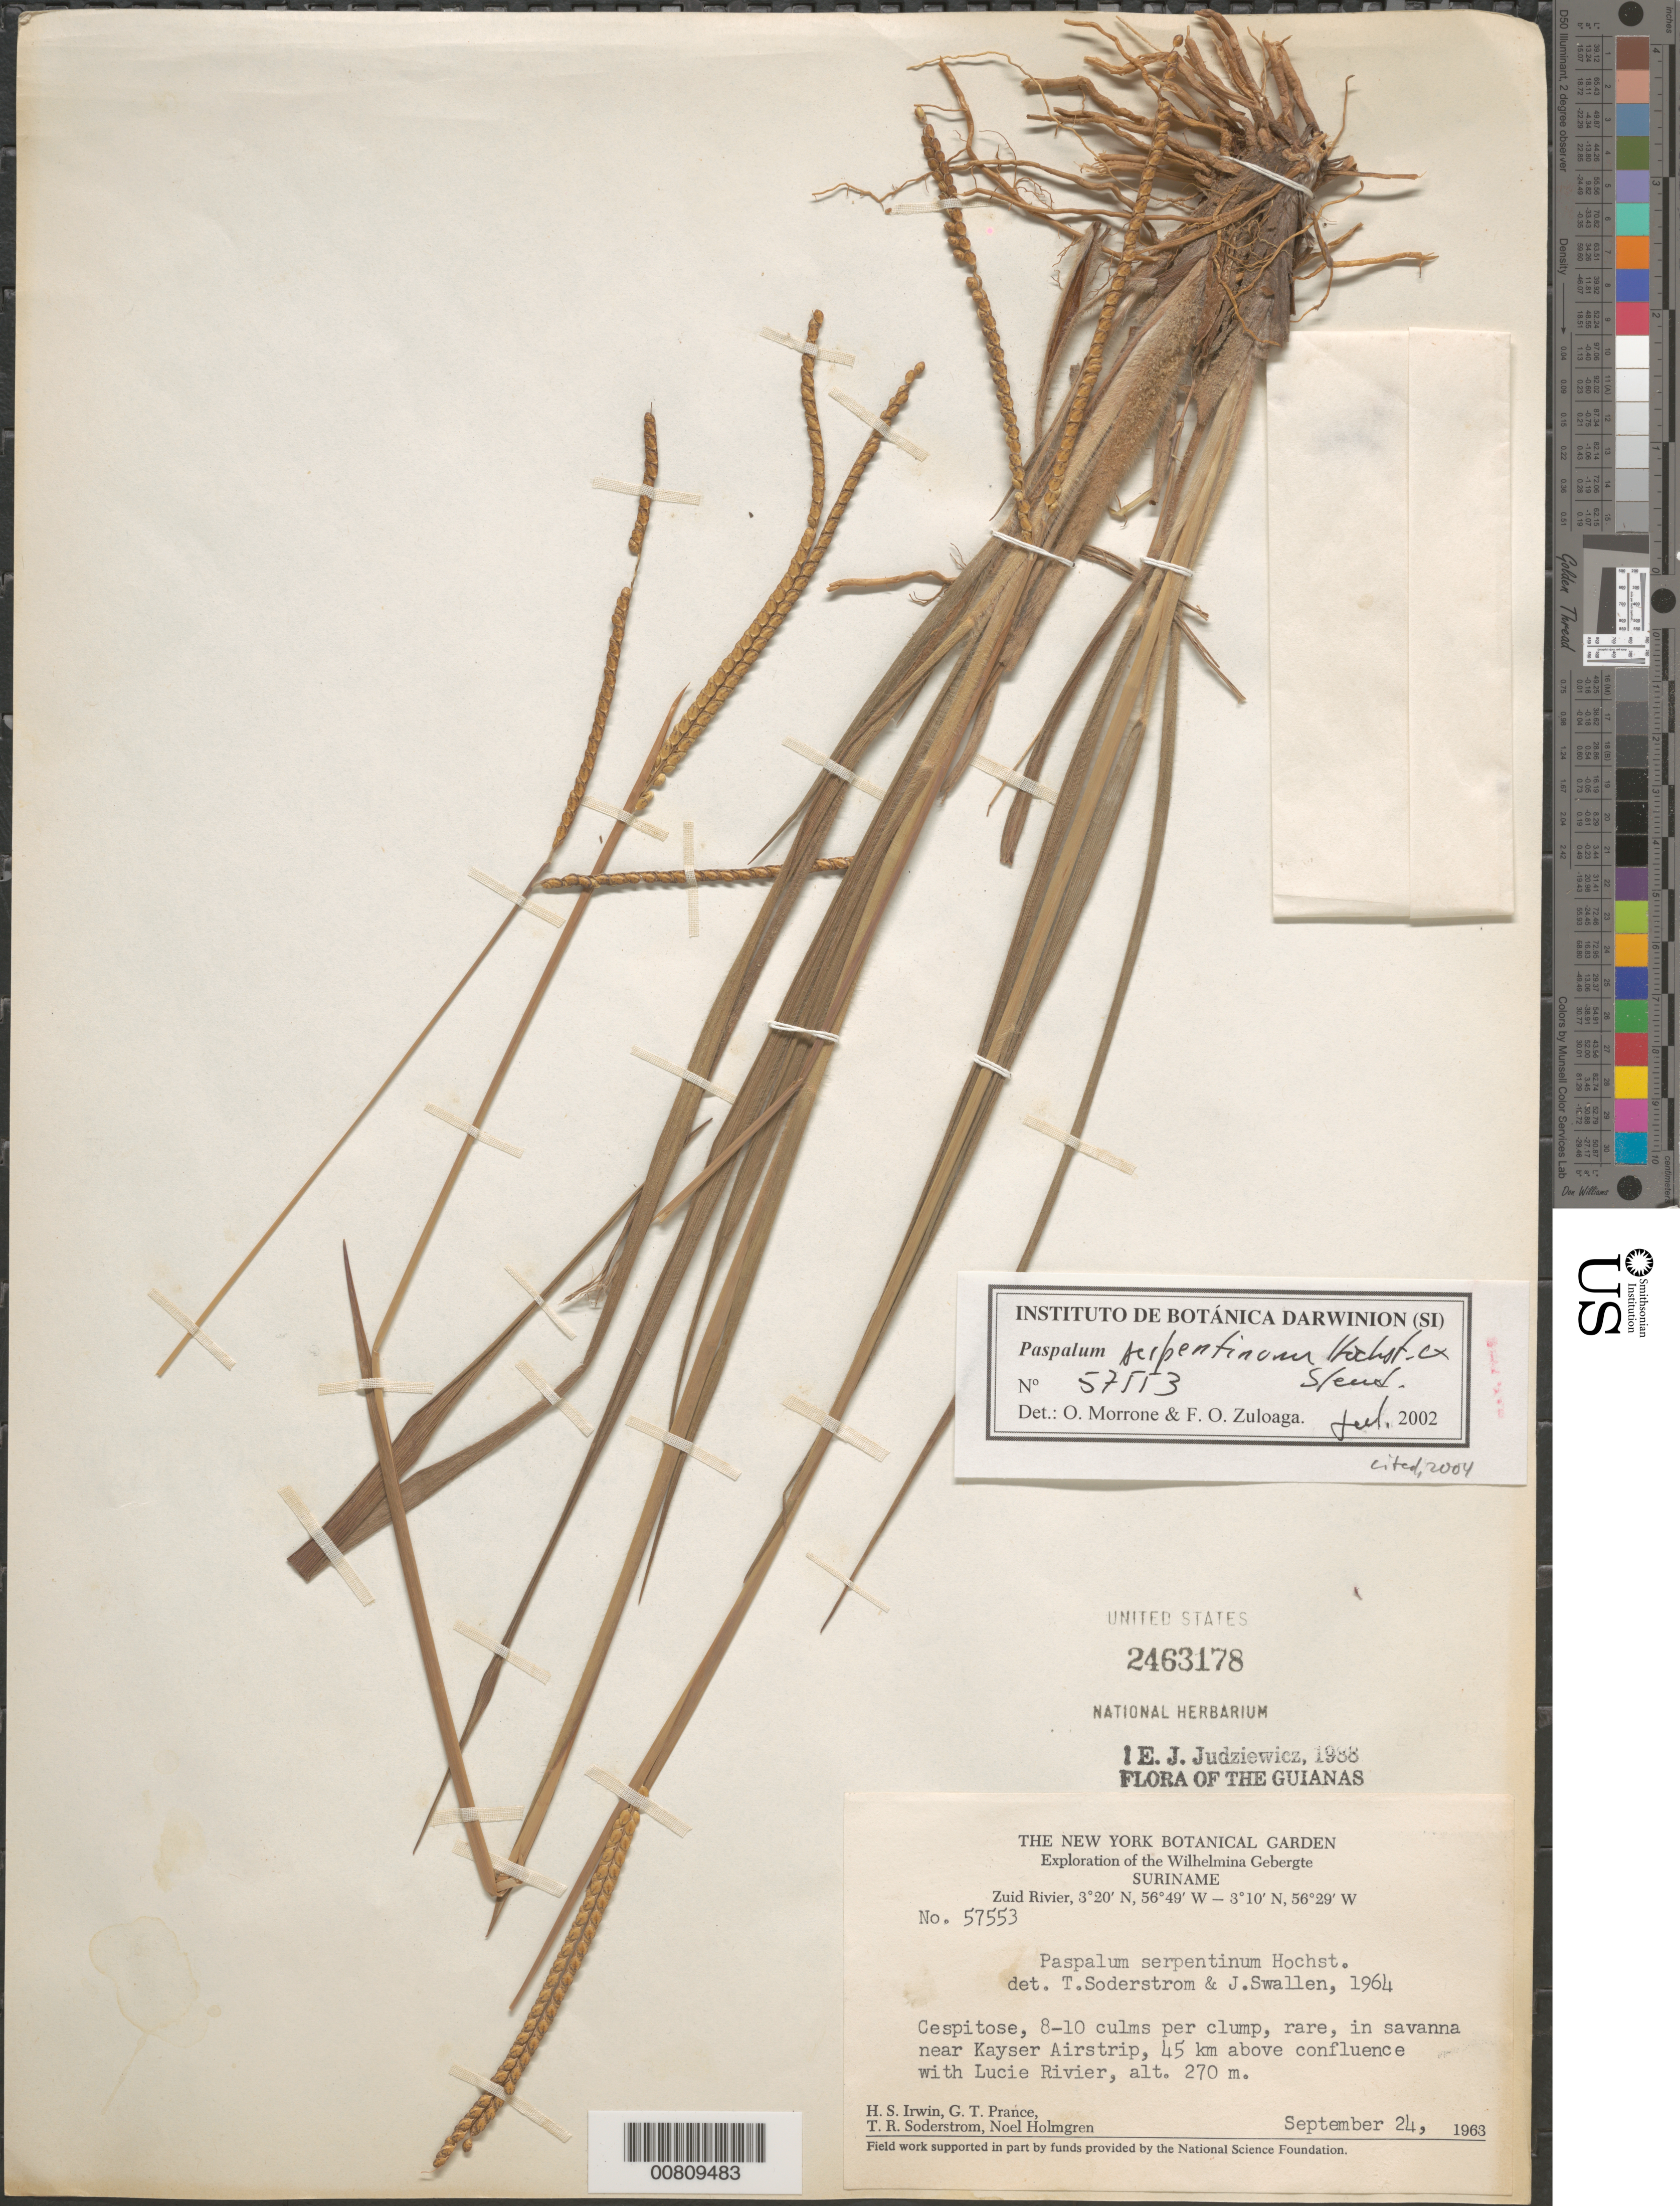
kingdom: Plantae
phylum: Tracheophyta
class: Liliopsida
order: Poales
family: Poaceae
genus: Paspalum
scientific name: Paspalum serpentinum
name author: Hochst. ex Steud.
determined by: Zuloaga, F. O.; Morrone, O. N.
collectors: H. Irwin, G. T. Prance, T. R. Soderstrom & N. H. Holmgren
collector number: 57553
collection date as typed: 24-Sep-63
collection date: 1963-09-24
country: Suriname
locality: Kayser Airstrip, Zuid R., 45 km above confl. with Lucie R., Wilhelmina Gebergte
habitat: Savanna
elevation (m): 270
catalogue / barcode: US 2463178